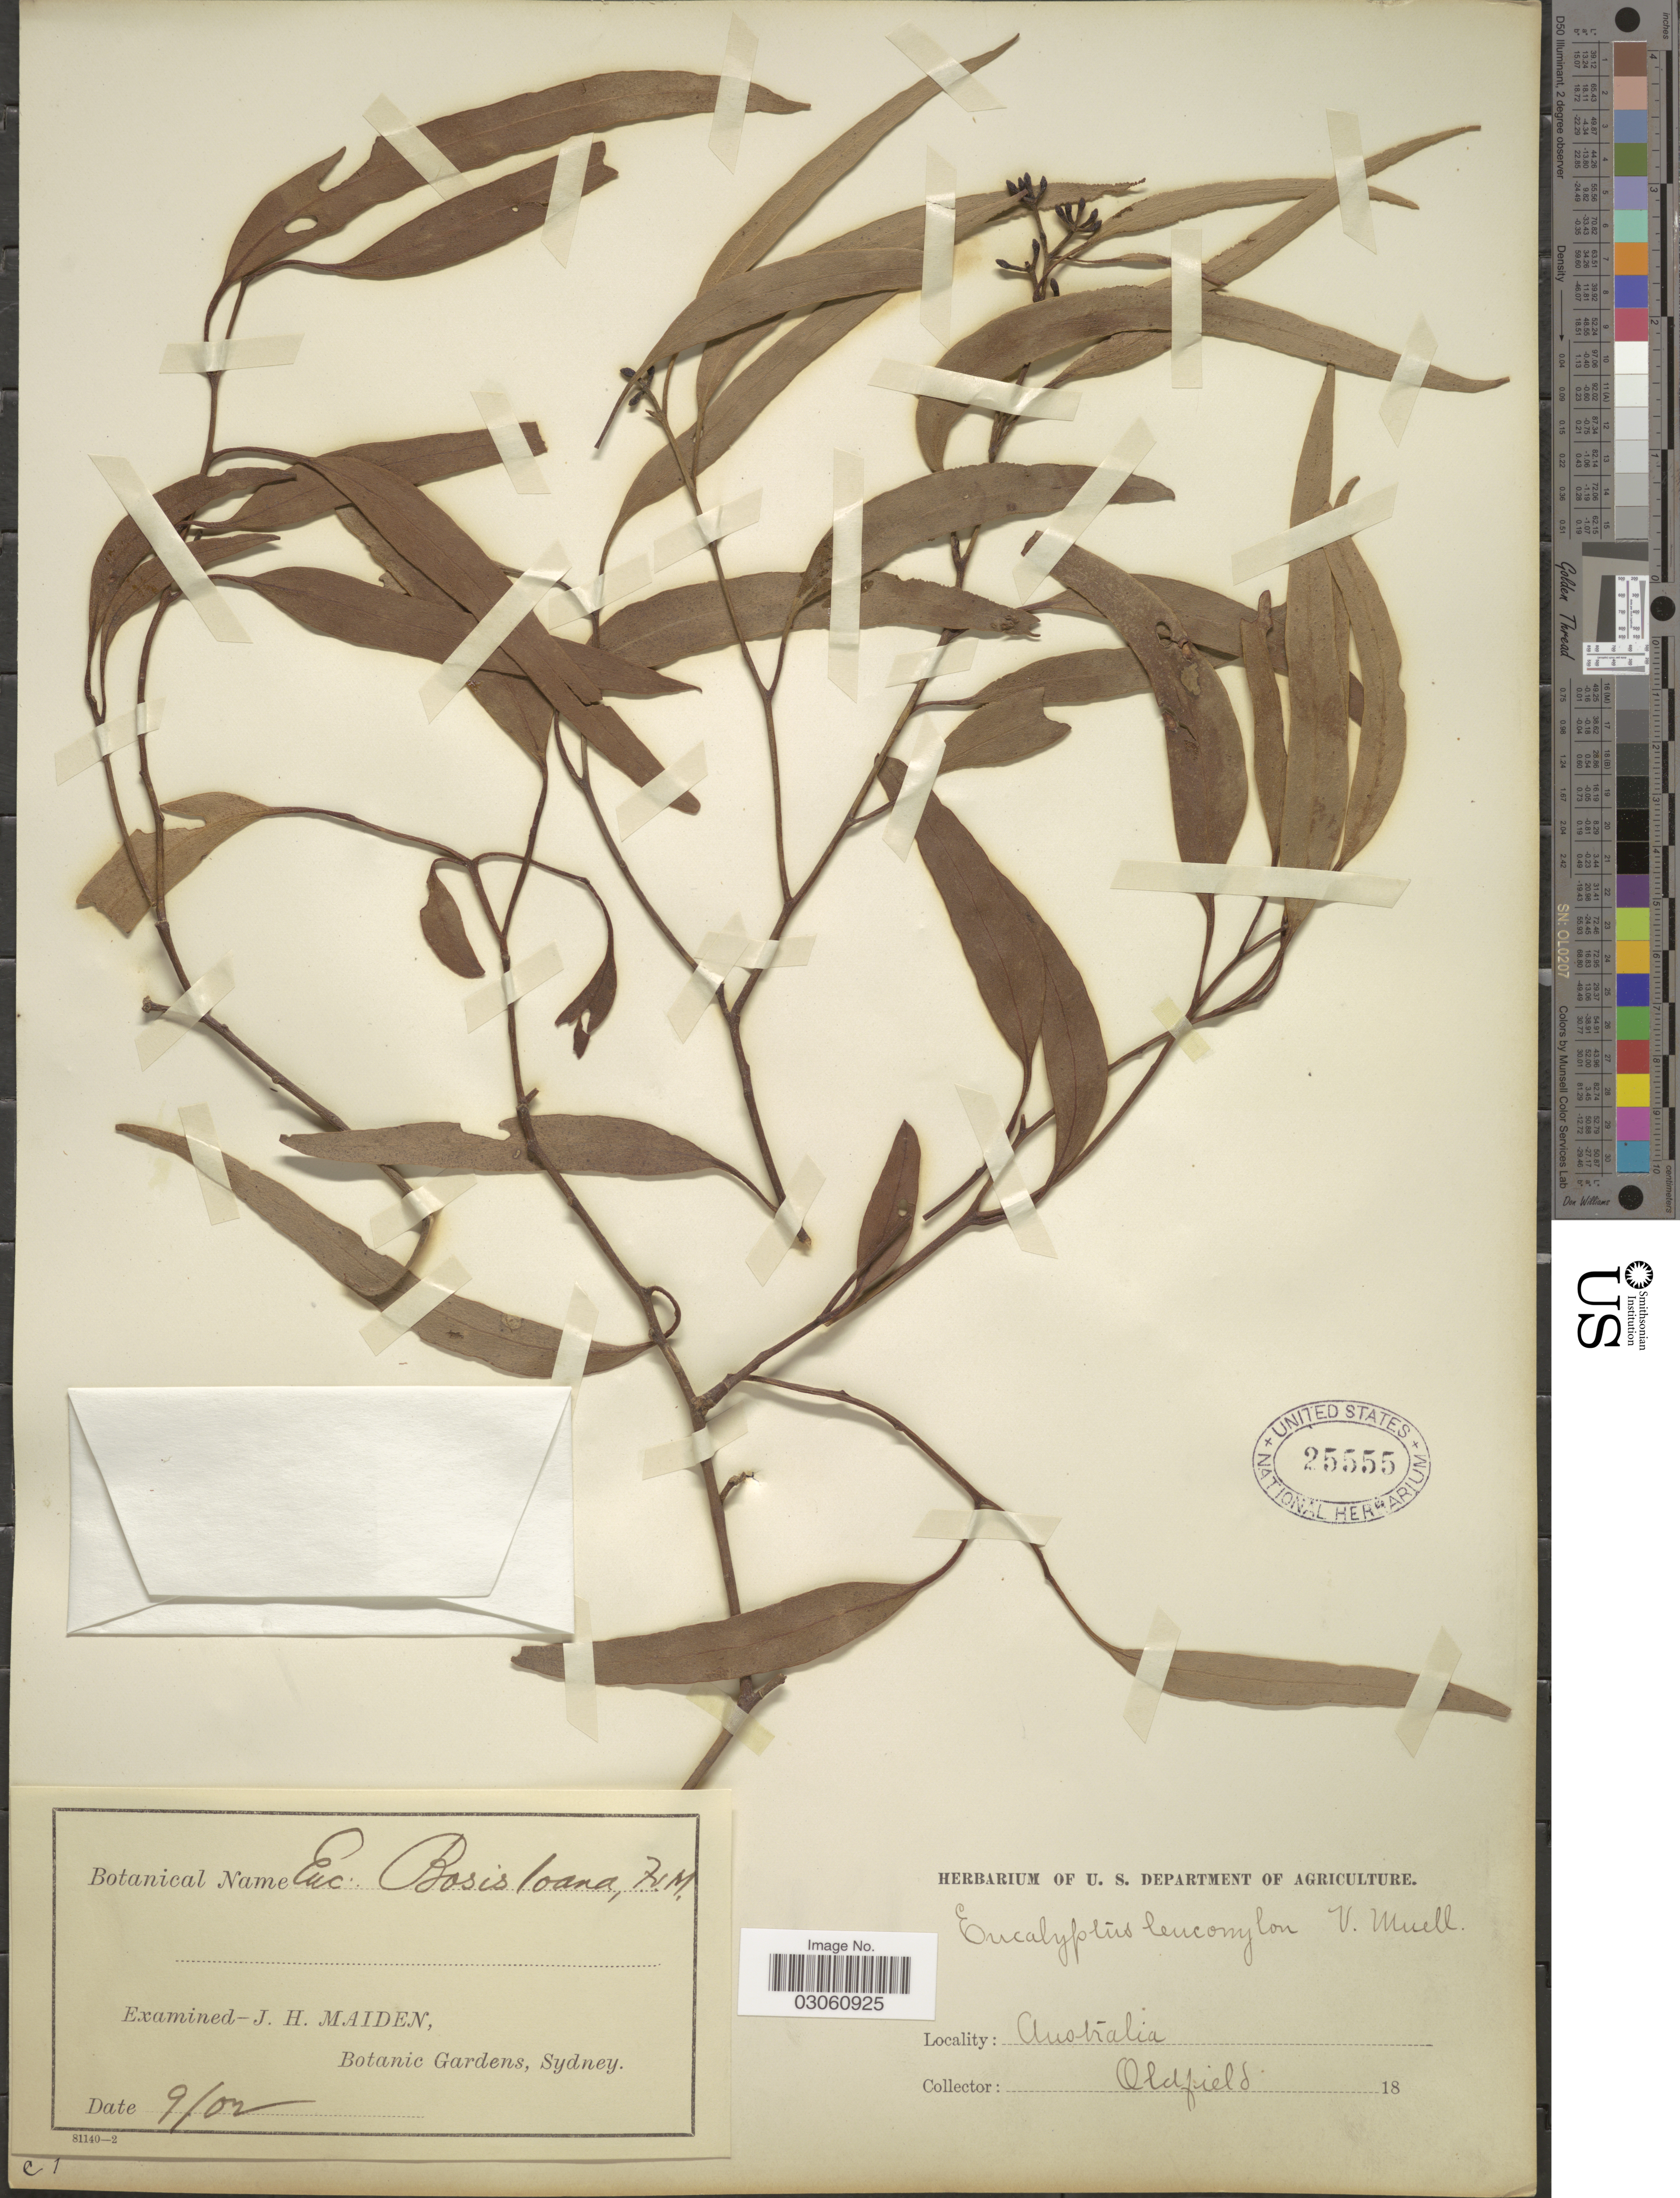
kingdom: Plantae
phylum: Tracheophyta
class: Magnoliopsida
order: Myrtales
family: Myrtaceae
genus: Eucalyptus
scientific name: Eucalyptus bosistoana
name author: F. Muell.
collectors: Oldfield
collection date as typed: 18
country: Australia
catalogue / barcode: US 25555